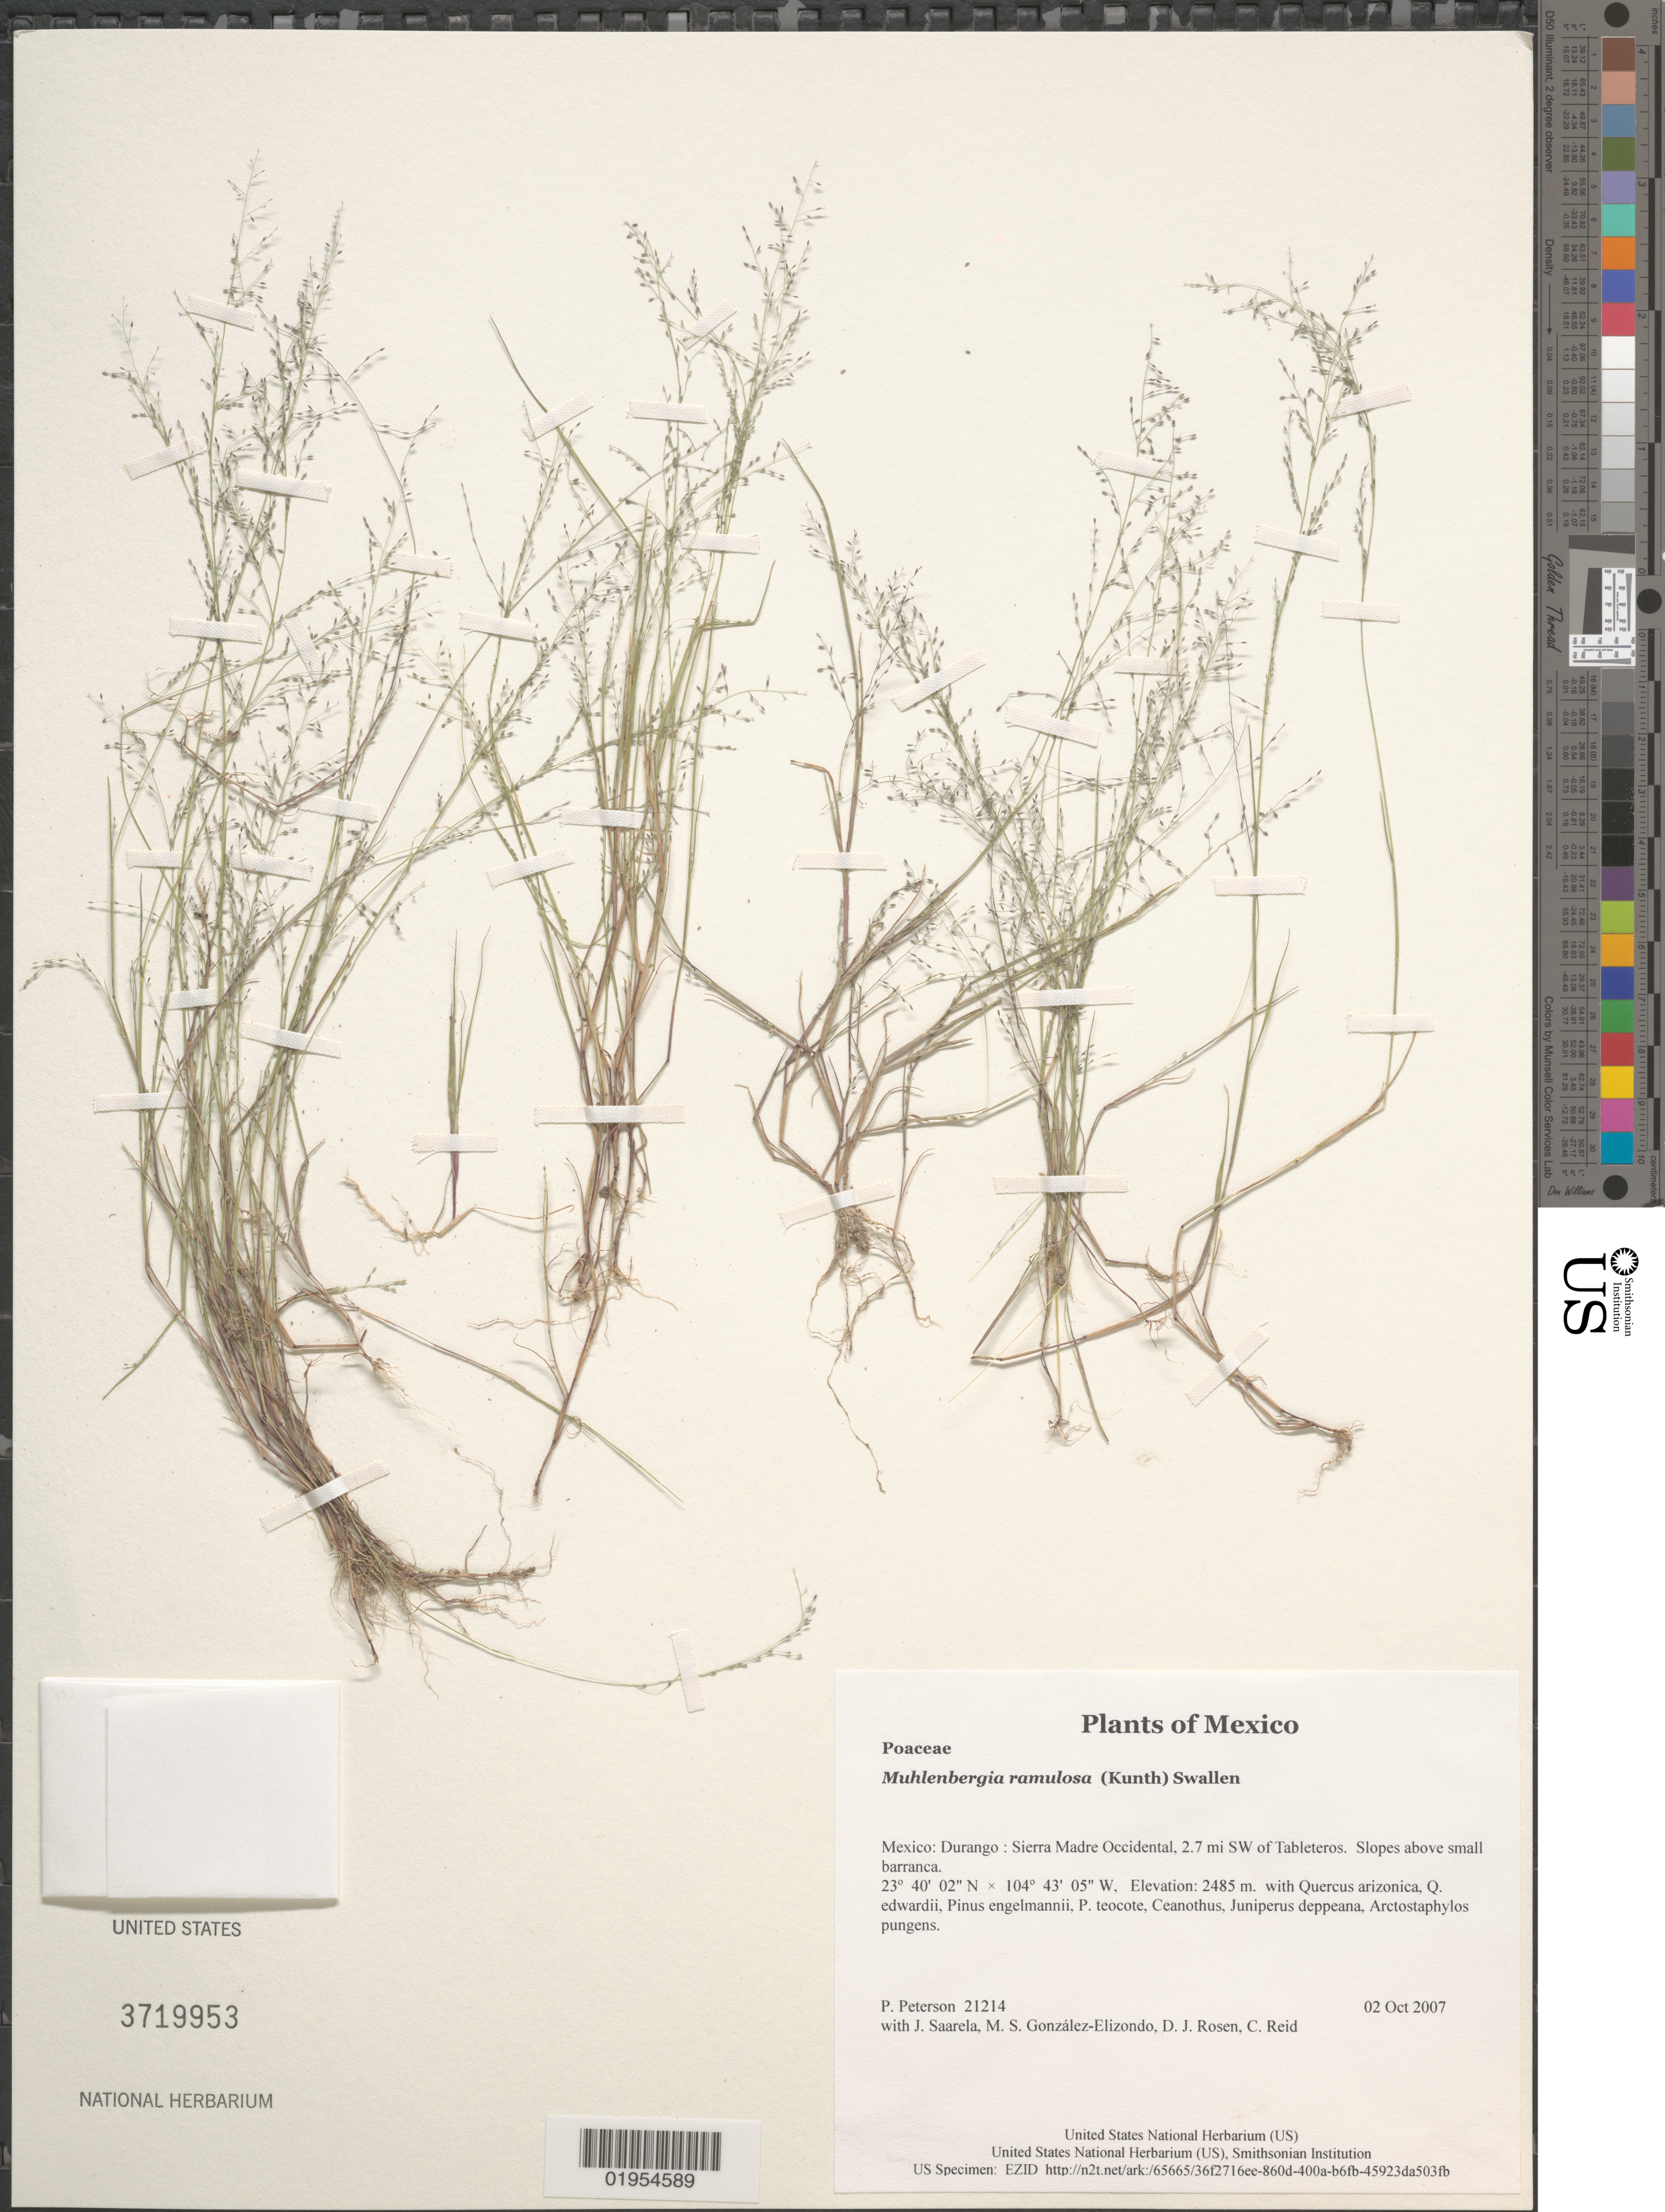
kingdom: Plantae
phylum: Tracheophyta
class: Liliopsida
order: Poales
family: Poaceae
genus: Muhlenbergia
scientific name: Muhlenbergia ramulosa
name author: (Kunth) Swallen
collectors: P. M. Peterson, J. Saarela, M. S. González-Elizondo, D. J. Rosen & C. Reid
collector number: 21214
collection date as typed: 02 Oct 2007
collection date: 2007-10-02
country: Mexico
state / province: Durango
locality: Sierra Madre Occidental, 2.7 mi SW of Tableteros. Slopes above small barranca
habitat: with Quercus arizonica, Q. edwardii, Pinus engelmannii, P. teocote, Ceanothus, Juniperus deppeana, Arctostaphylos pungens.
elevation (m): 2485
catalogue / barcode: US 3719953